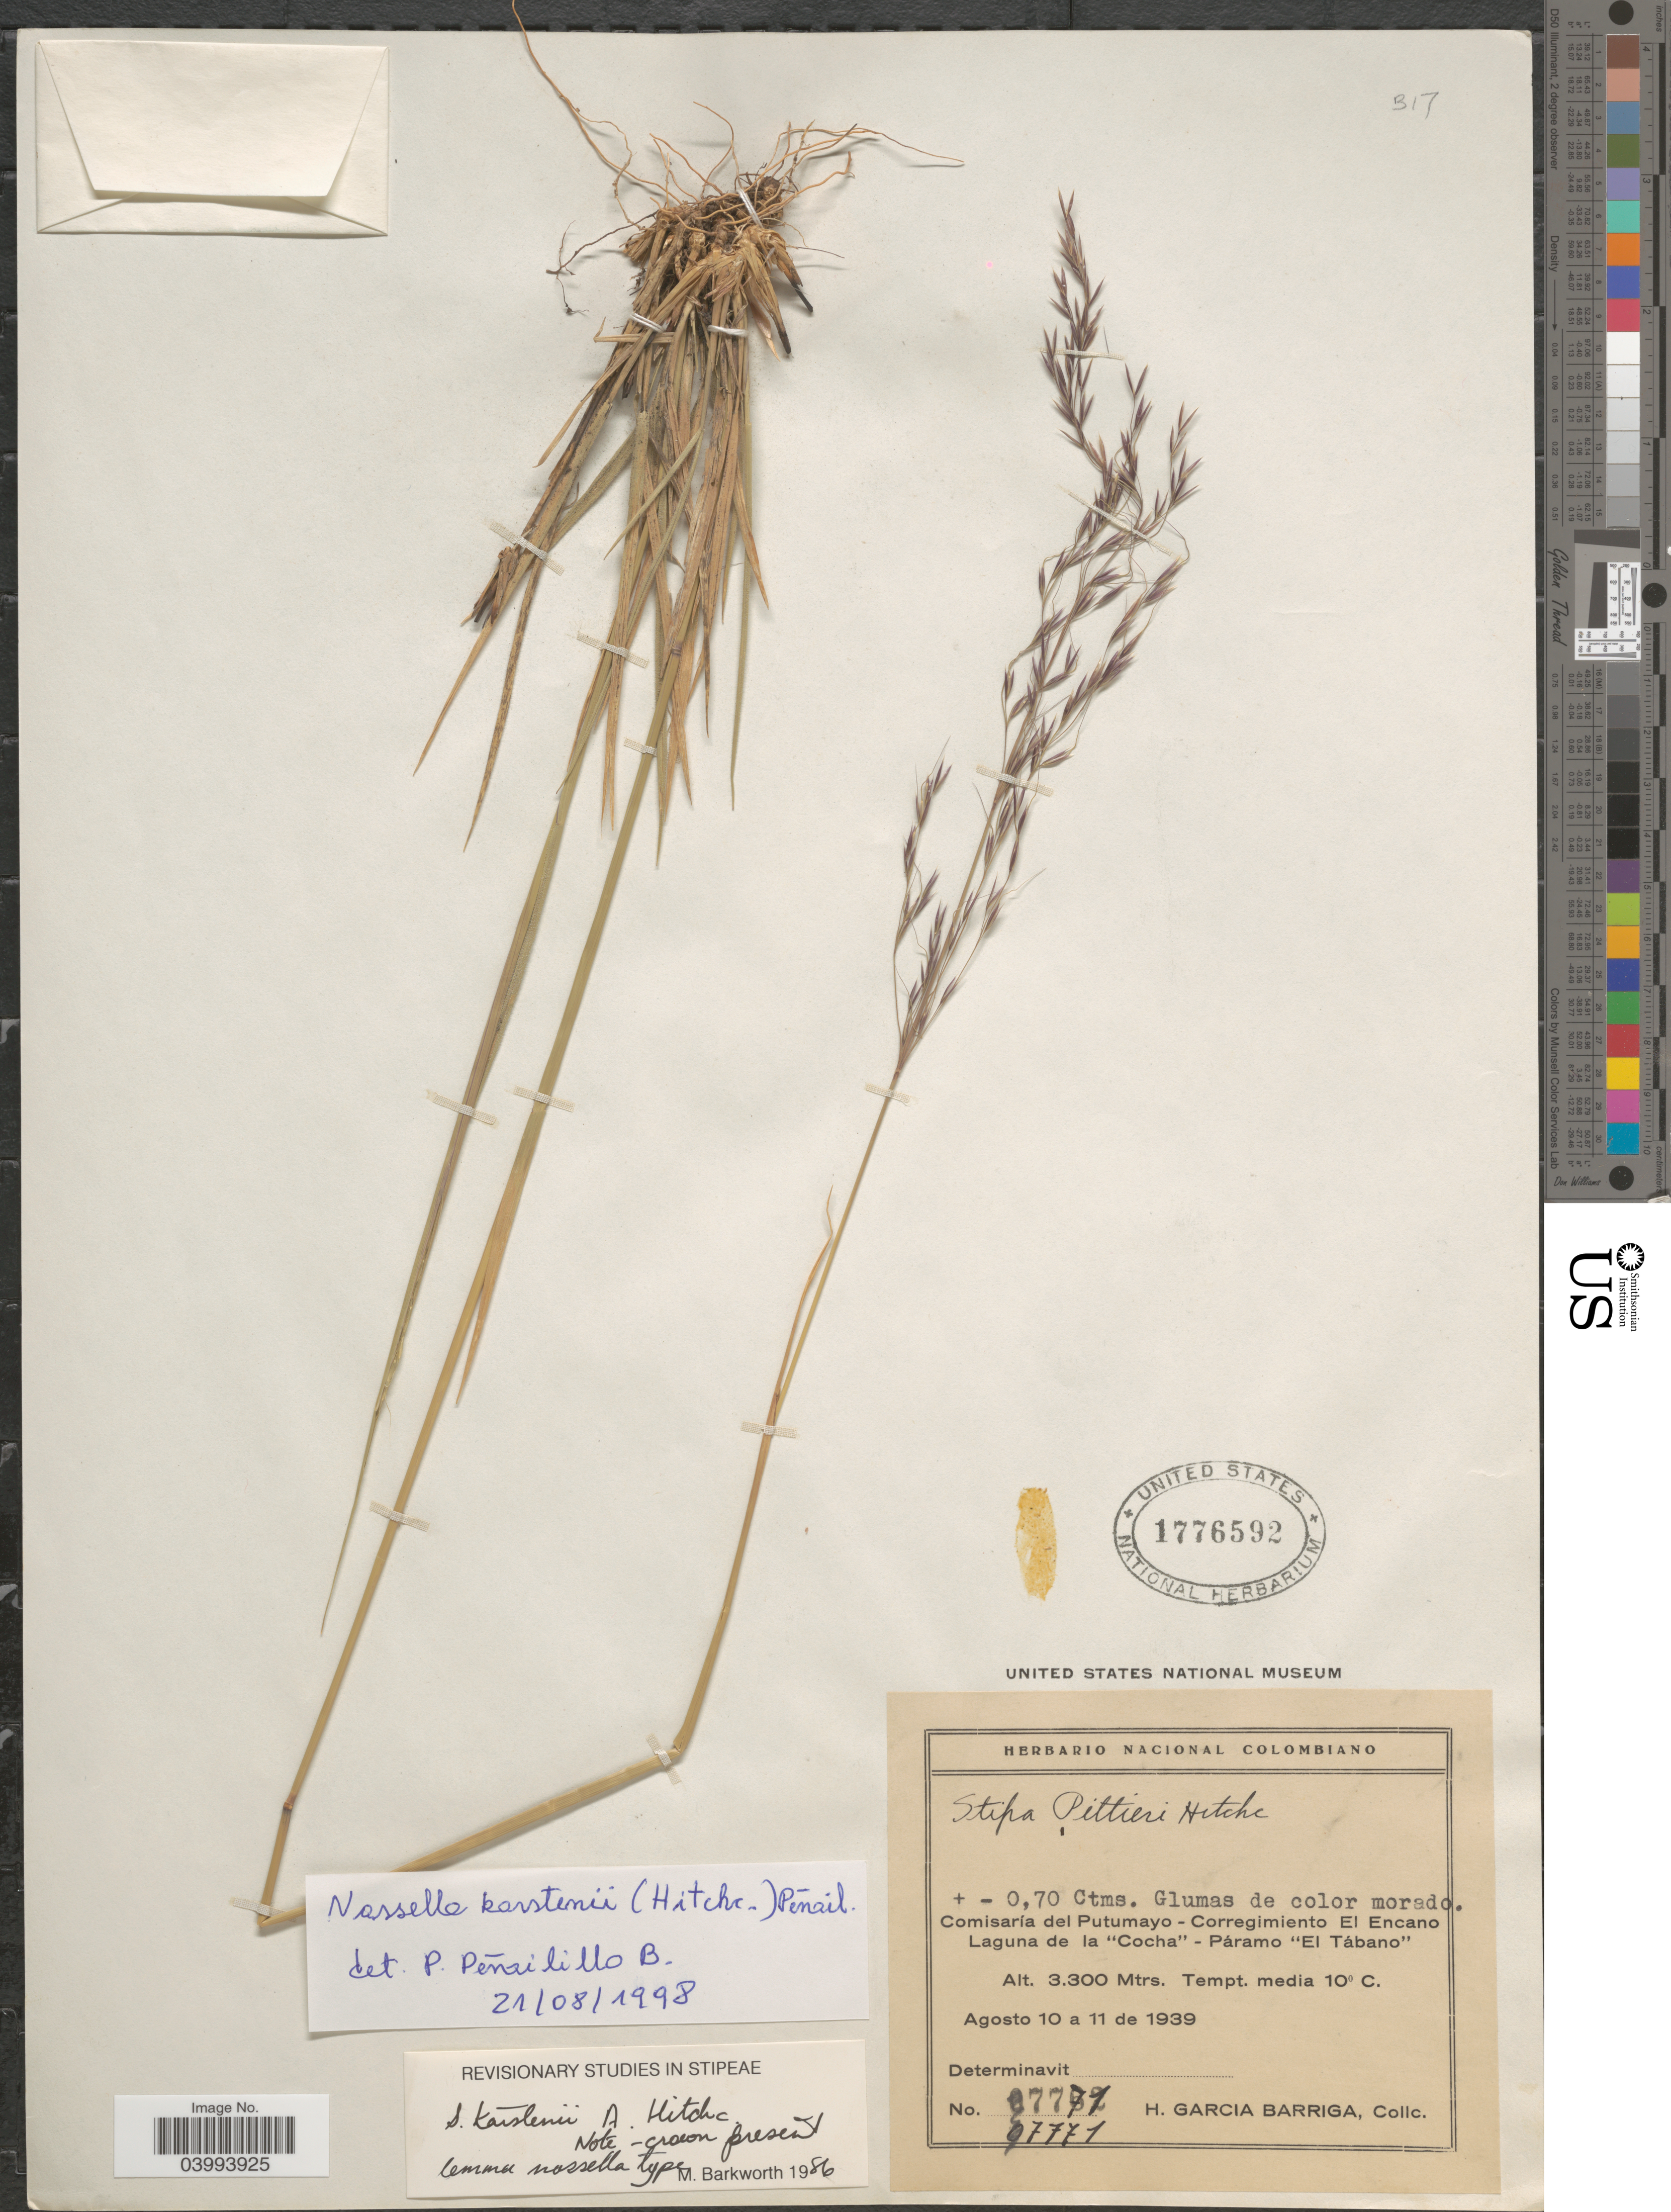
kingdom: Plantae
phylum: Tracheophyta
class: Liliopsida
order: Poales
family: Poaceae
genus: Nassella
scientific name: Nassella karstenii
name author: (Hitchc.) Peñail.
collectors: H. García Barriga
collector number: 07771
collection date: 1939-08-10/1939-08-11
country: Colombia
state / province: Putumayo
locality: Comisaría del Putumayo - Corregimiento El Encano Laguna de la "Cocha" - Páramo "El Tábano".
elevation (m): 3300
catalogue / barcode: US 1776592